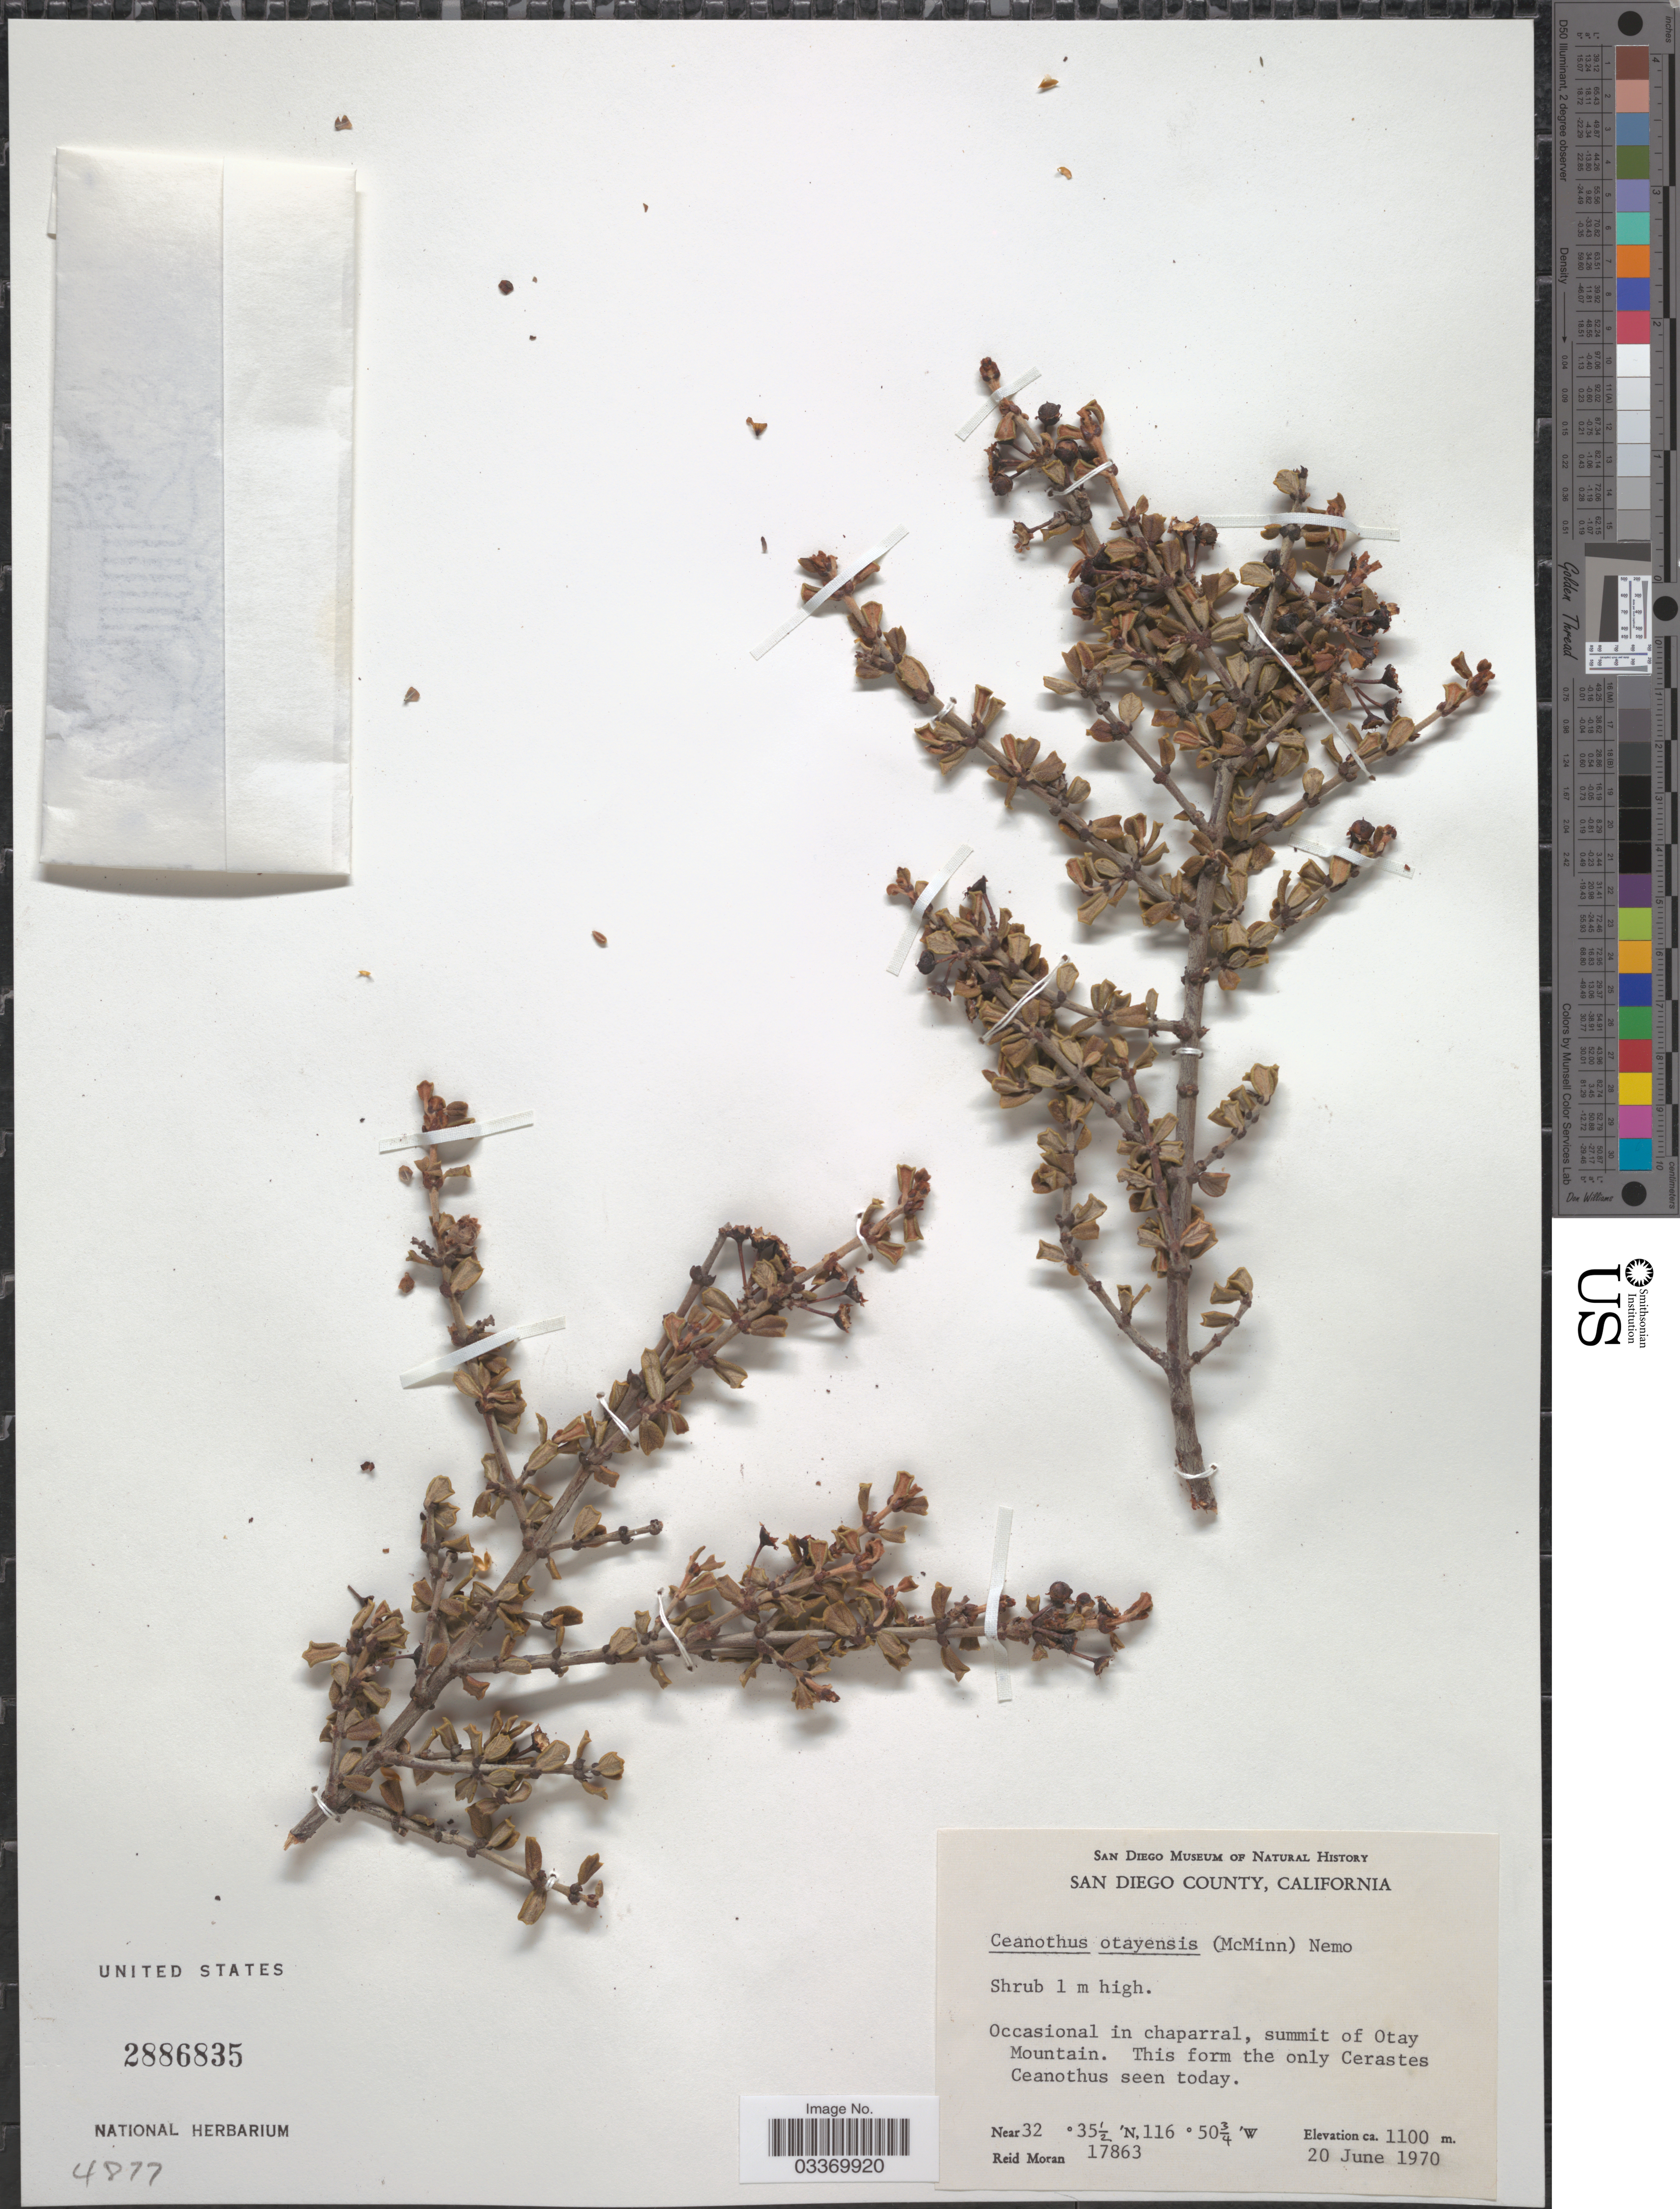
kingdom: Plantae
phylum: Tracheophyta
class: Magnoliopsida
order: Rosales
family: Rhamnaceae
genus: Ceanothus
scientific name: Ceanothus otayensis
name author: McMinn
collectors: R. Moran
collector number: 17863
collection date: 1970-06-20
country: United States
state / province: California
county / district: San Diego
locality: San Diego County. Occasional in chaparral, summit of Otay Mountain.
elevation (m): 1100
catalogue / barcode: US 2886835